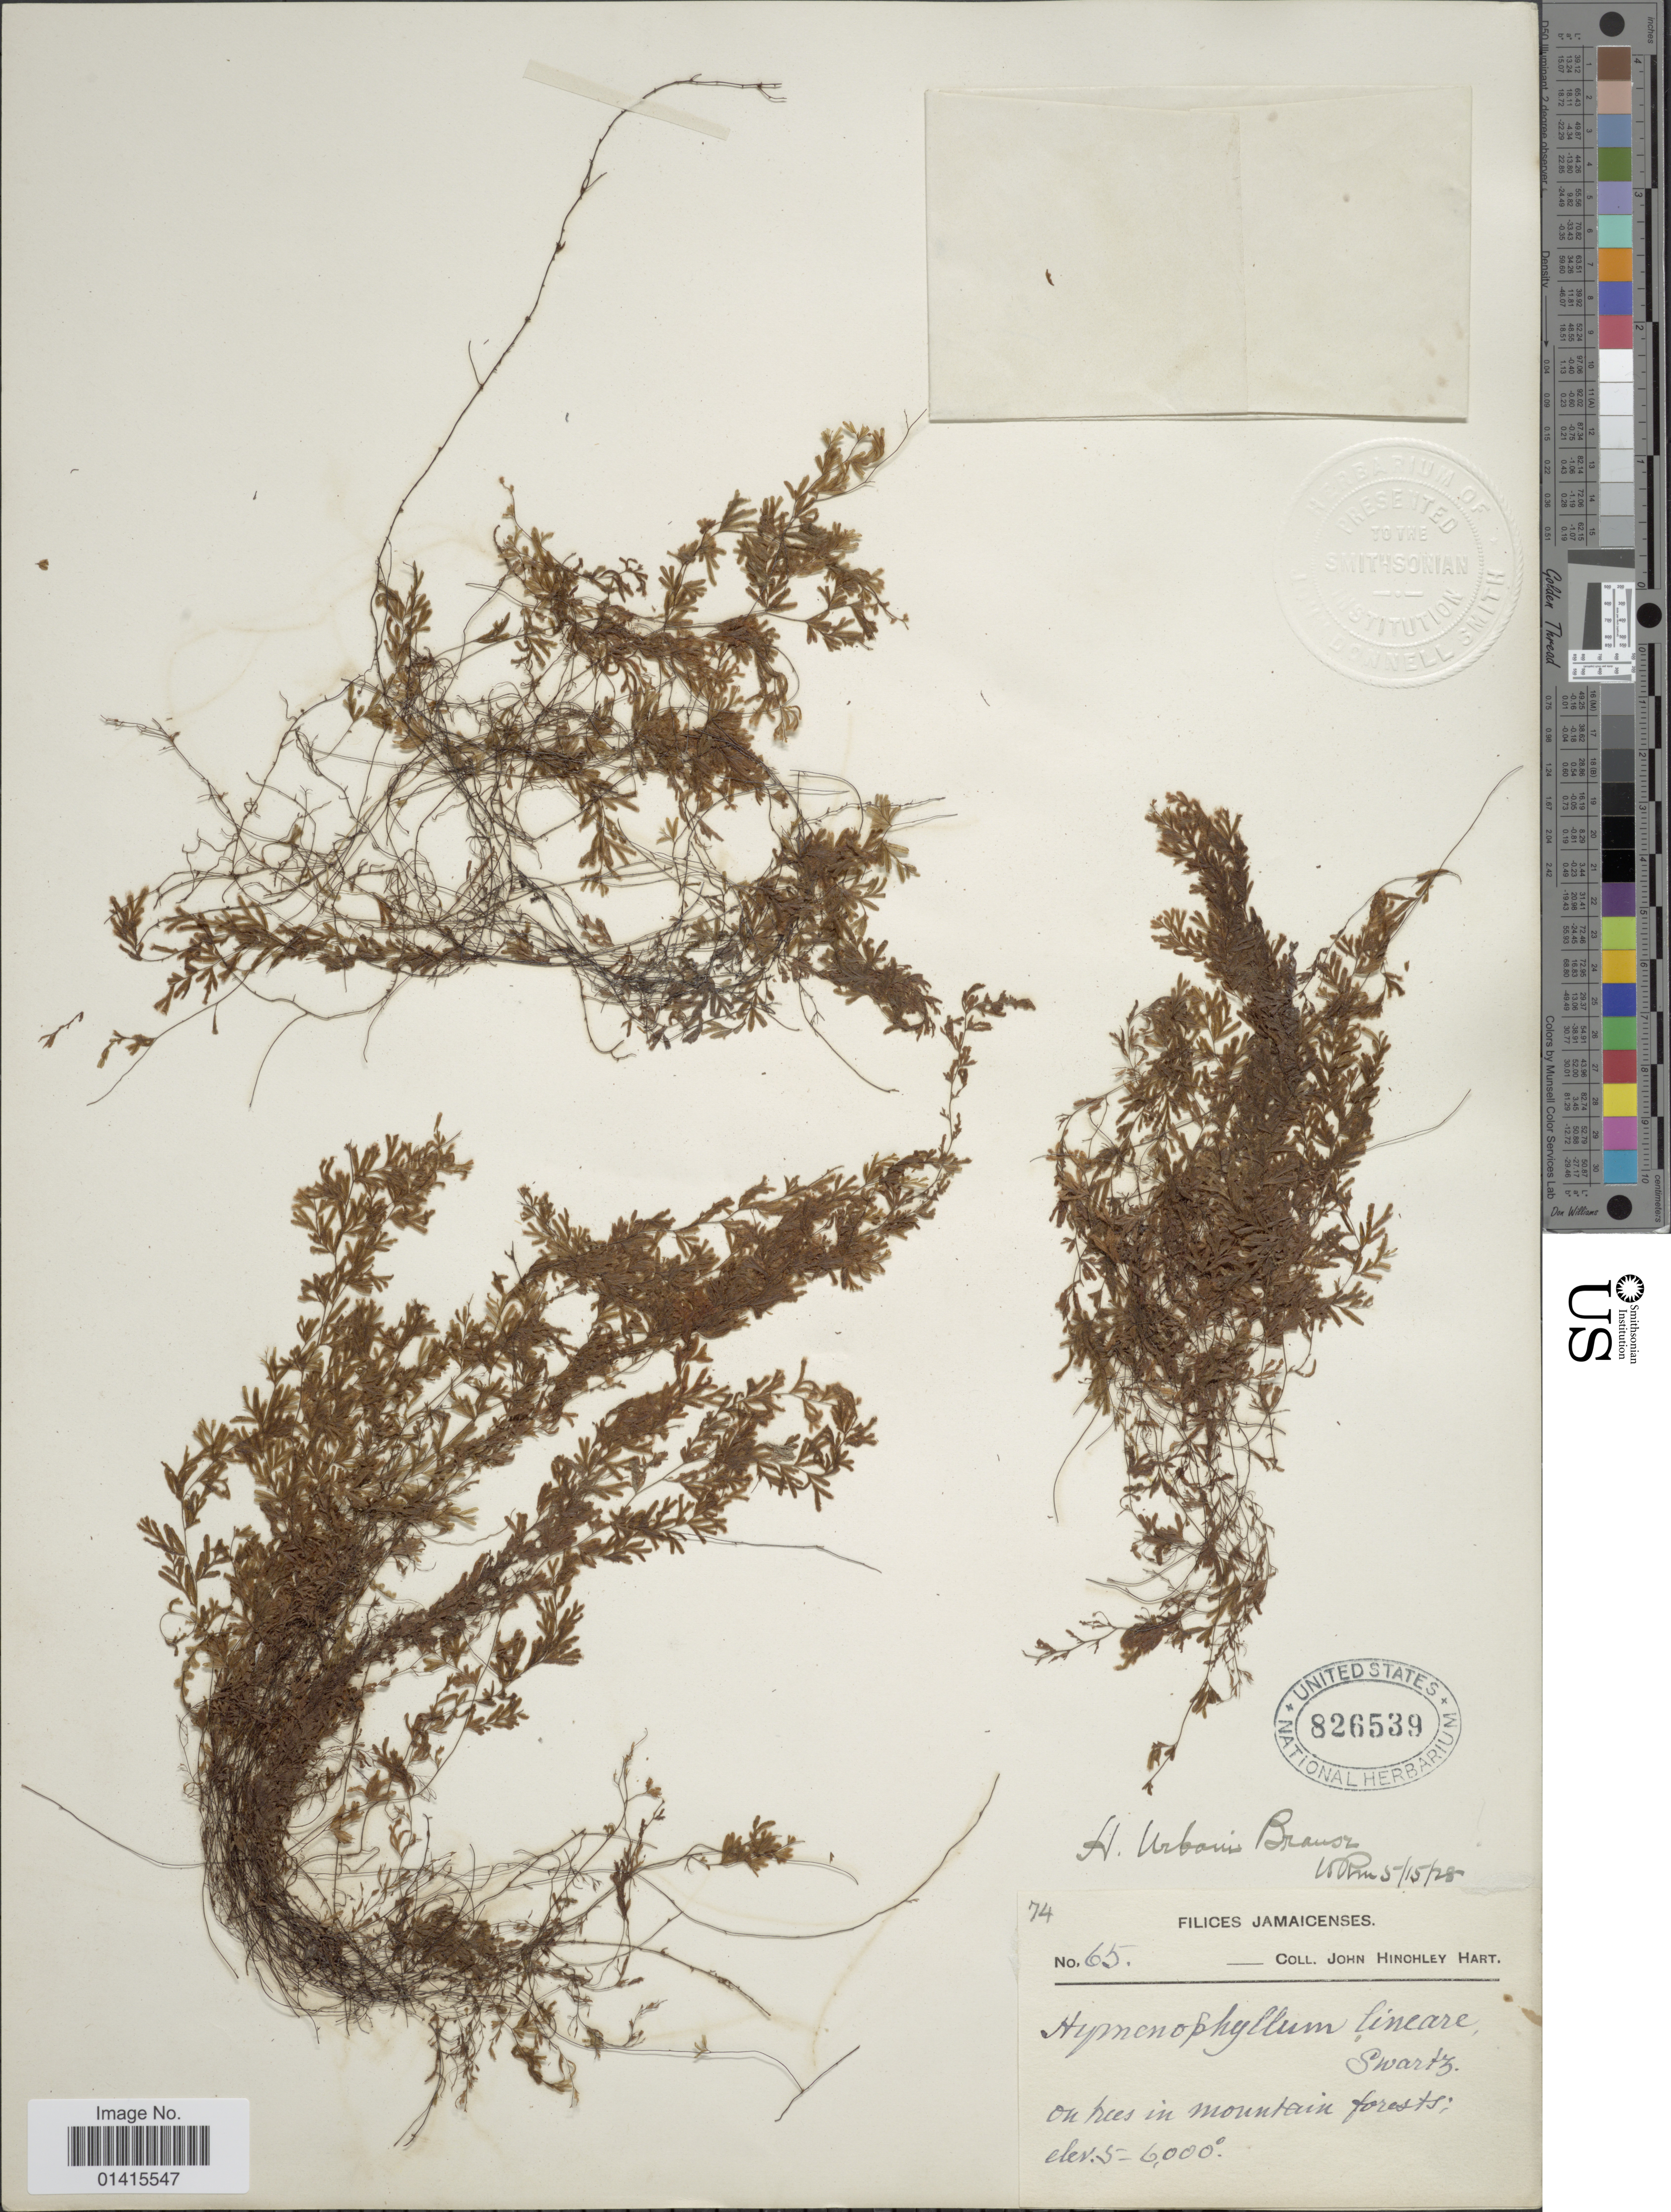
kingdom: Plantae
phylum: Tracheophyta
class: Polypodiopsida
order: Hymenophyllales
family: Hymenophyllaceae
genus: Hymenophyllum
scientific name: Hymenophyllum urbanii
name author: Brause in Urb.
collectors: J. H. Hart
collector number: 65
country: Jamaica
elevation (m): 1524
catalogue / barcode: US 826539